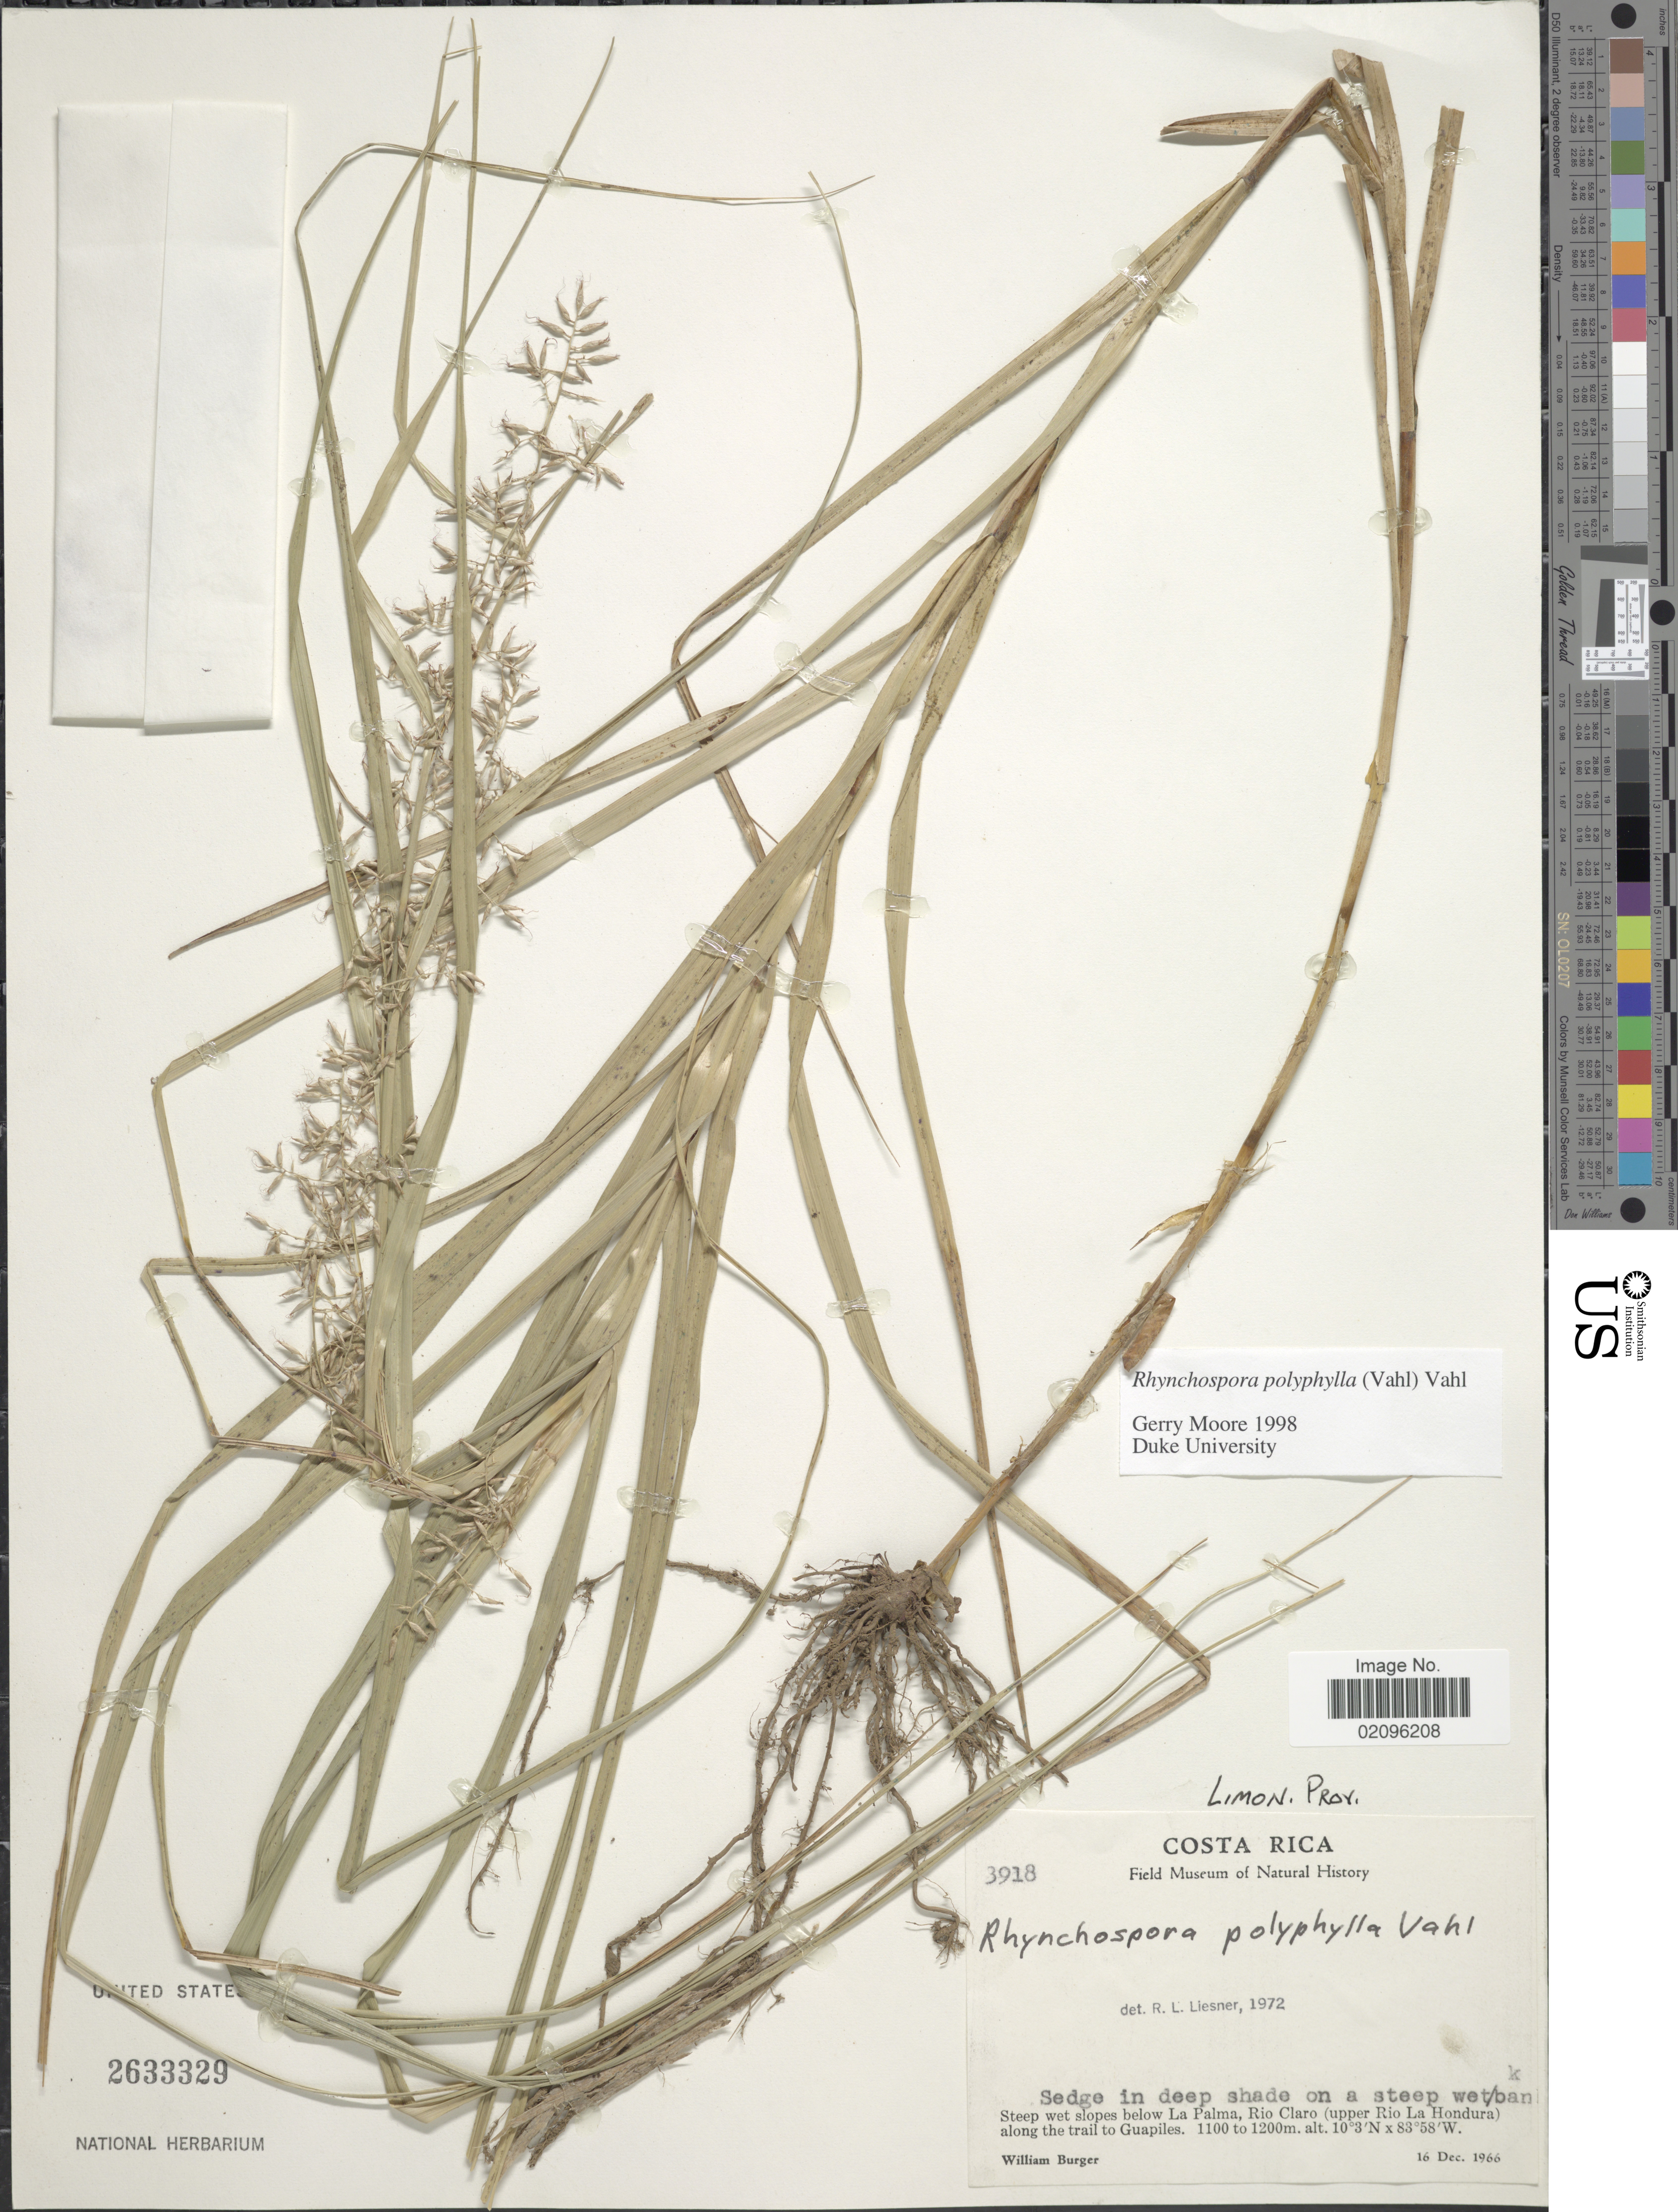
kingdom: Plantae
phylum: Tracheophyta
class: Liliopsida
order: Poales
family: Cyperaceae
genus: Rhynchospora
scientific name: Rhynchospora polyphylla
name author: (Vahl) Vahl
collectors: W. Burger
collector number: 3918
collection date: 1966-12-16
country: Costa Rica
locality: Sedge in deep shade on a steep wet/bank [unsure placement], steep wet slopes below La Palma, Rio Claro (upper Rio La Honduras) along the trail to Guapiles.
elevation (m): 1100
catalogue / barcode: US 2633329